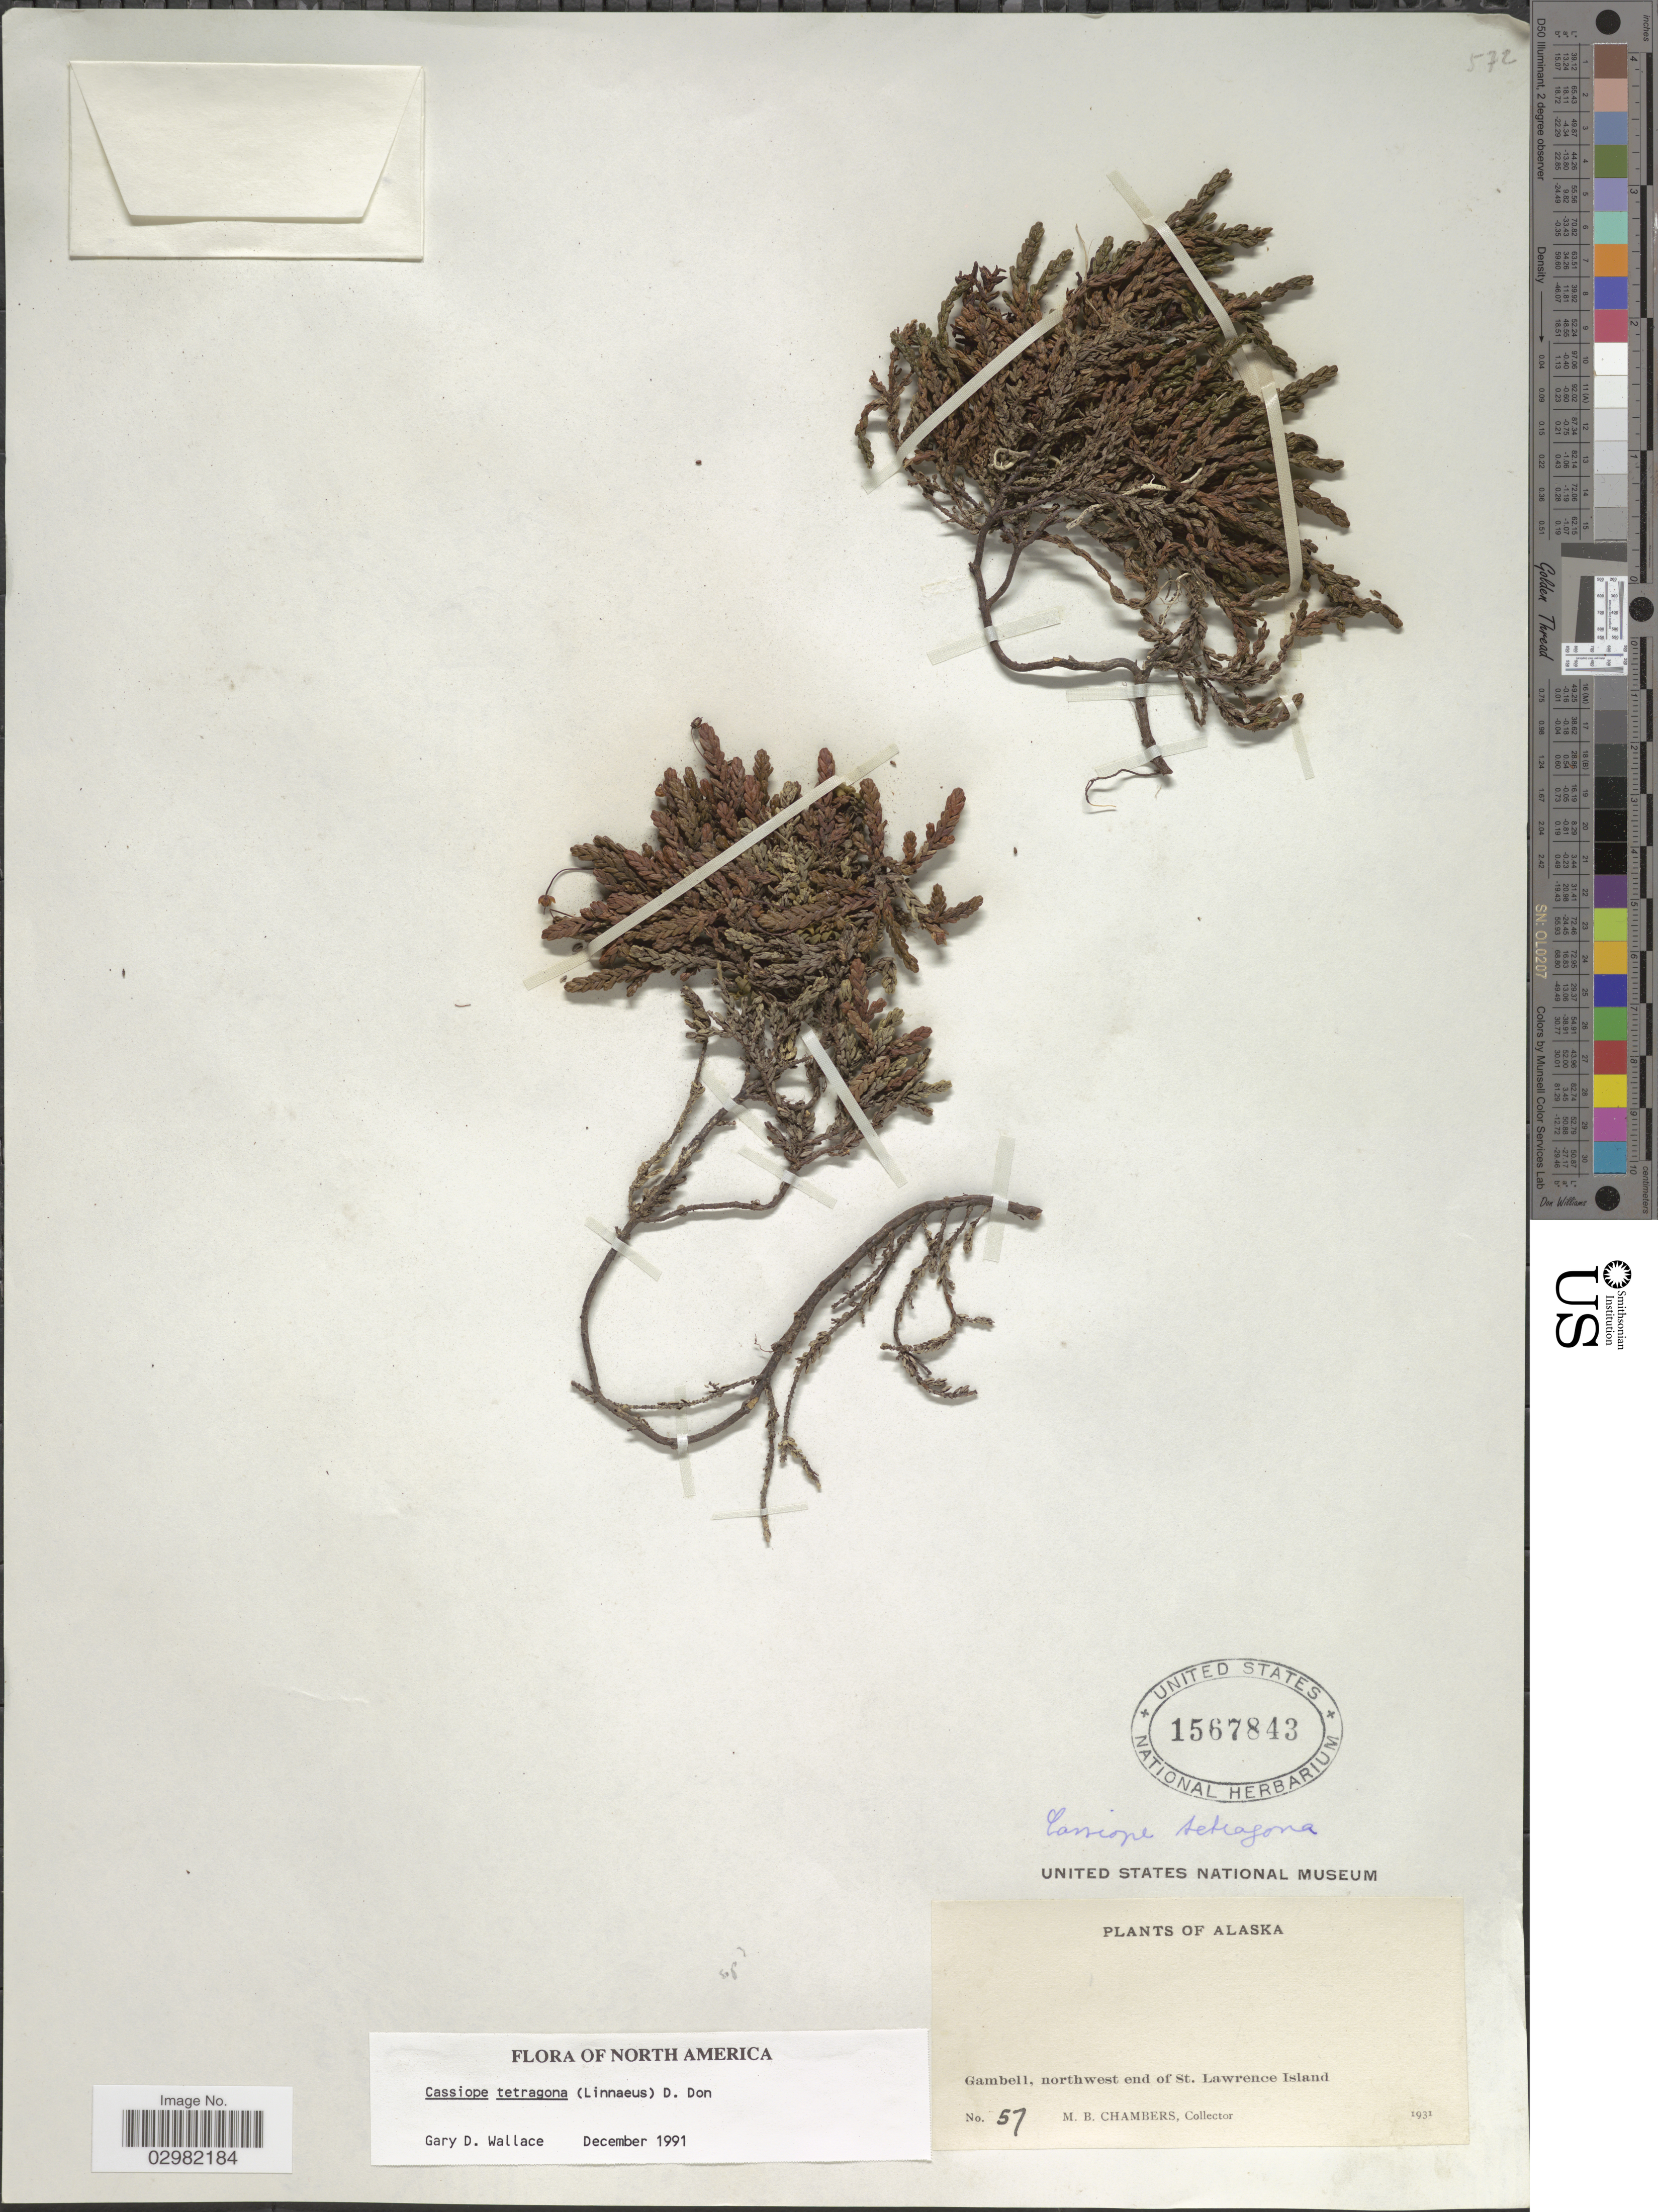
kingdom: Plantae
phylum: Tracheophyta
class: Magnoliopsida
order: Ericales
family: Ericaceae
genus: Cassiope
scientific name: Cassiope tetragona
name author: (L.) D. Don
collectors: M. Chambers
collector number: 57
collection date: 1931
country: United States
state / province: Alaska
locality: Gambell, northwest end of St. Lawrence Island.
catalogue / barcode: US 1567843